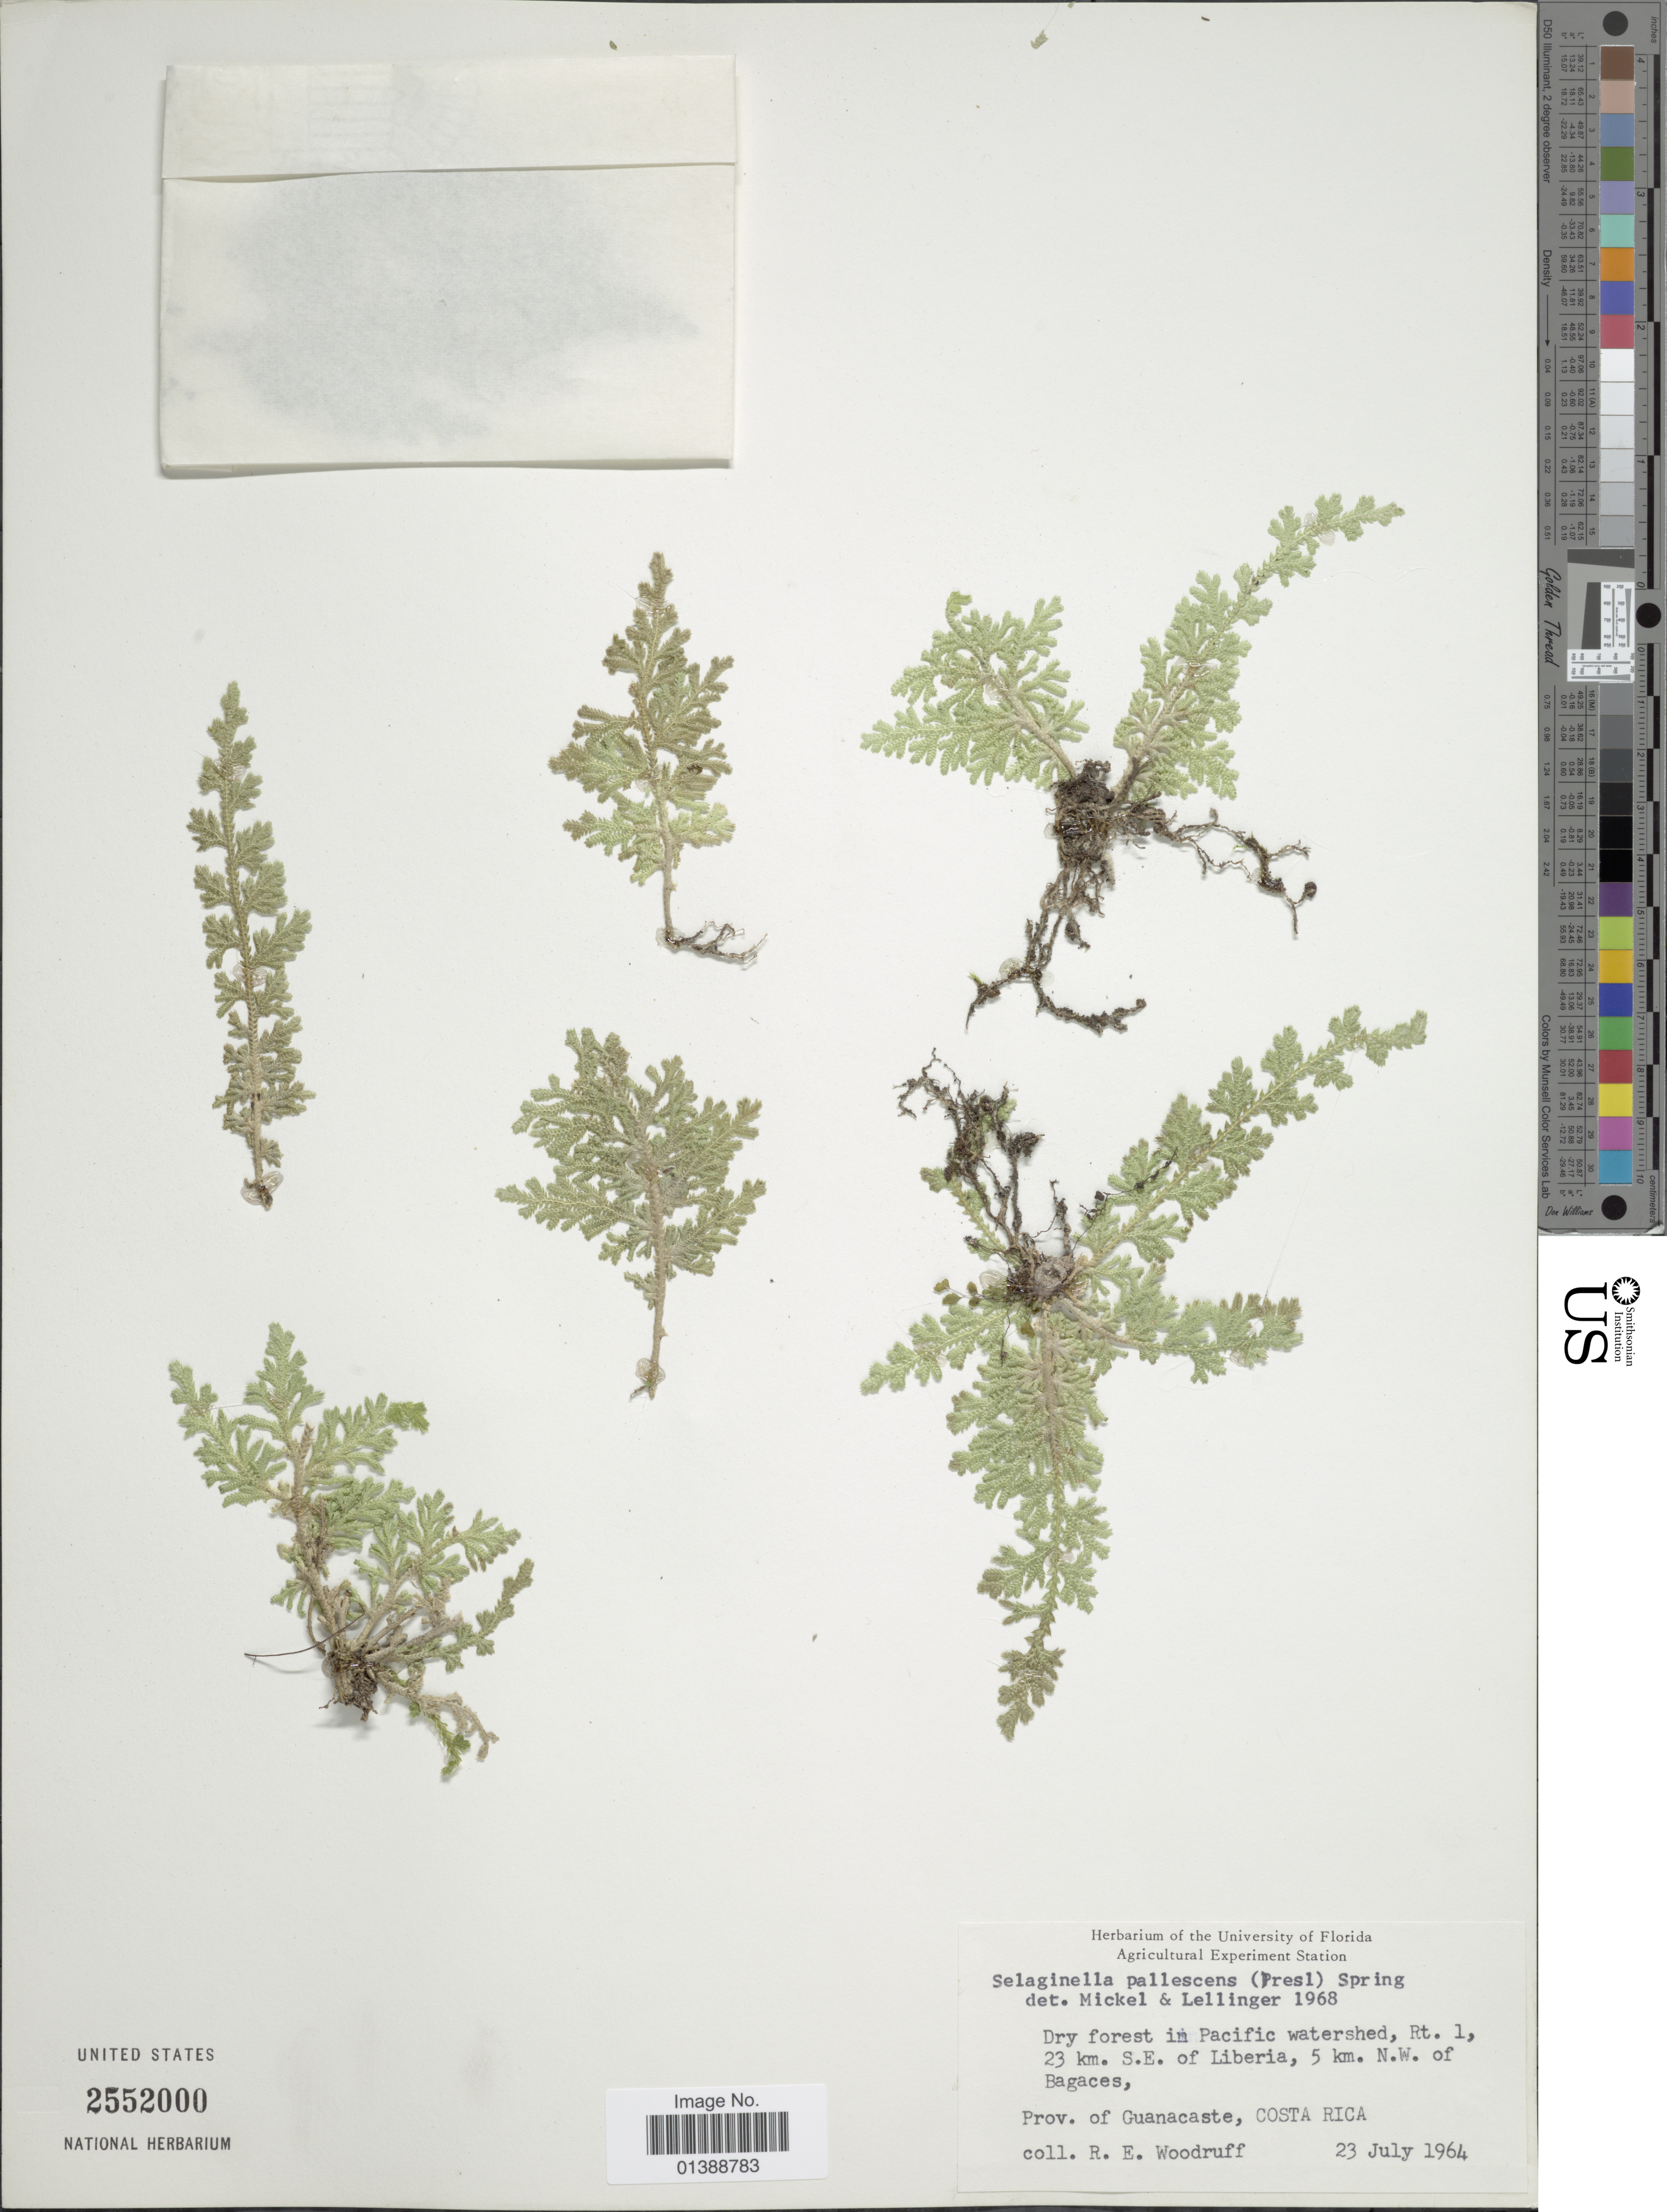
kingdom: Plantae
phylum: Tracheophyta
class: Lycopodiopsida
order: Selaginellales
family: Selaginellaceae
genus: Selaginella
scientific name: Selaginella pallescens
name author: (C. Presl) Spring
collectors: R. Woodruff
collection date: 1964-07-23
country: Costa Rica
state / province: Guanacaste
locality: Rt. 1, 23 km S.E. of Liberia, 5 km N.W. of Bagaces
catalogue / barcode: US 2552000